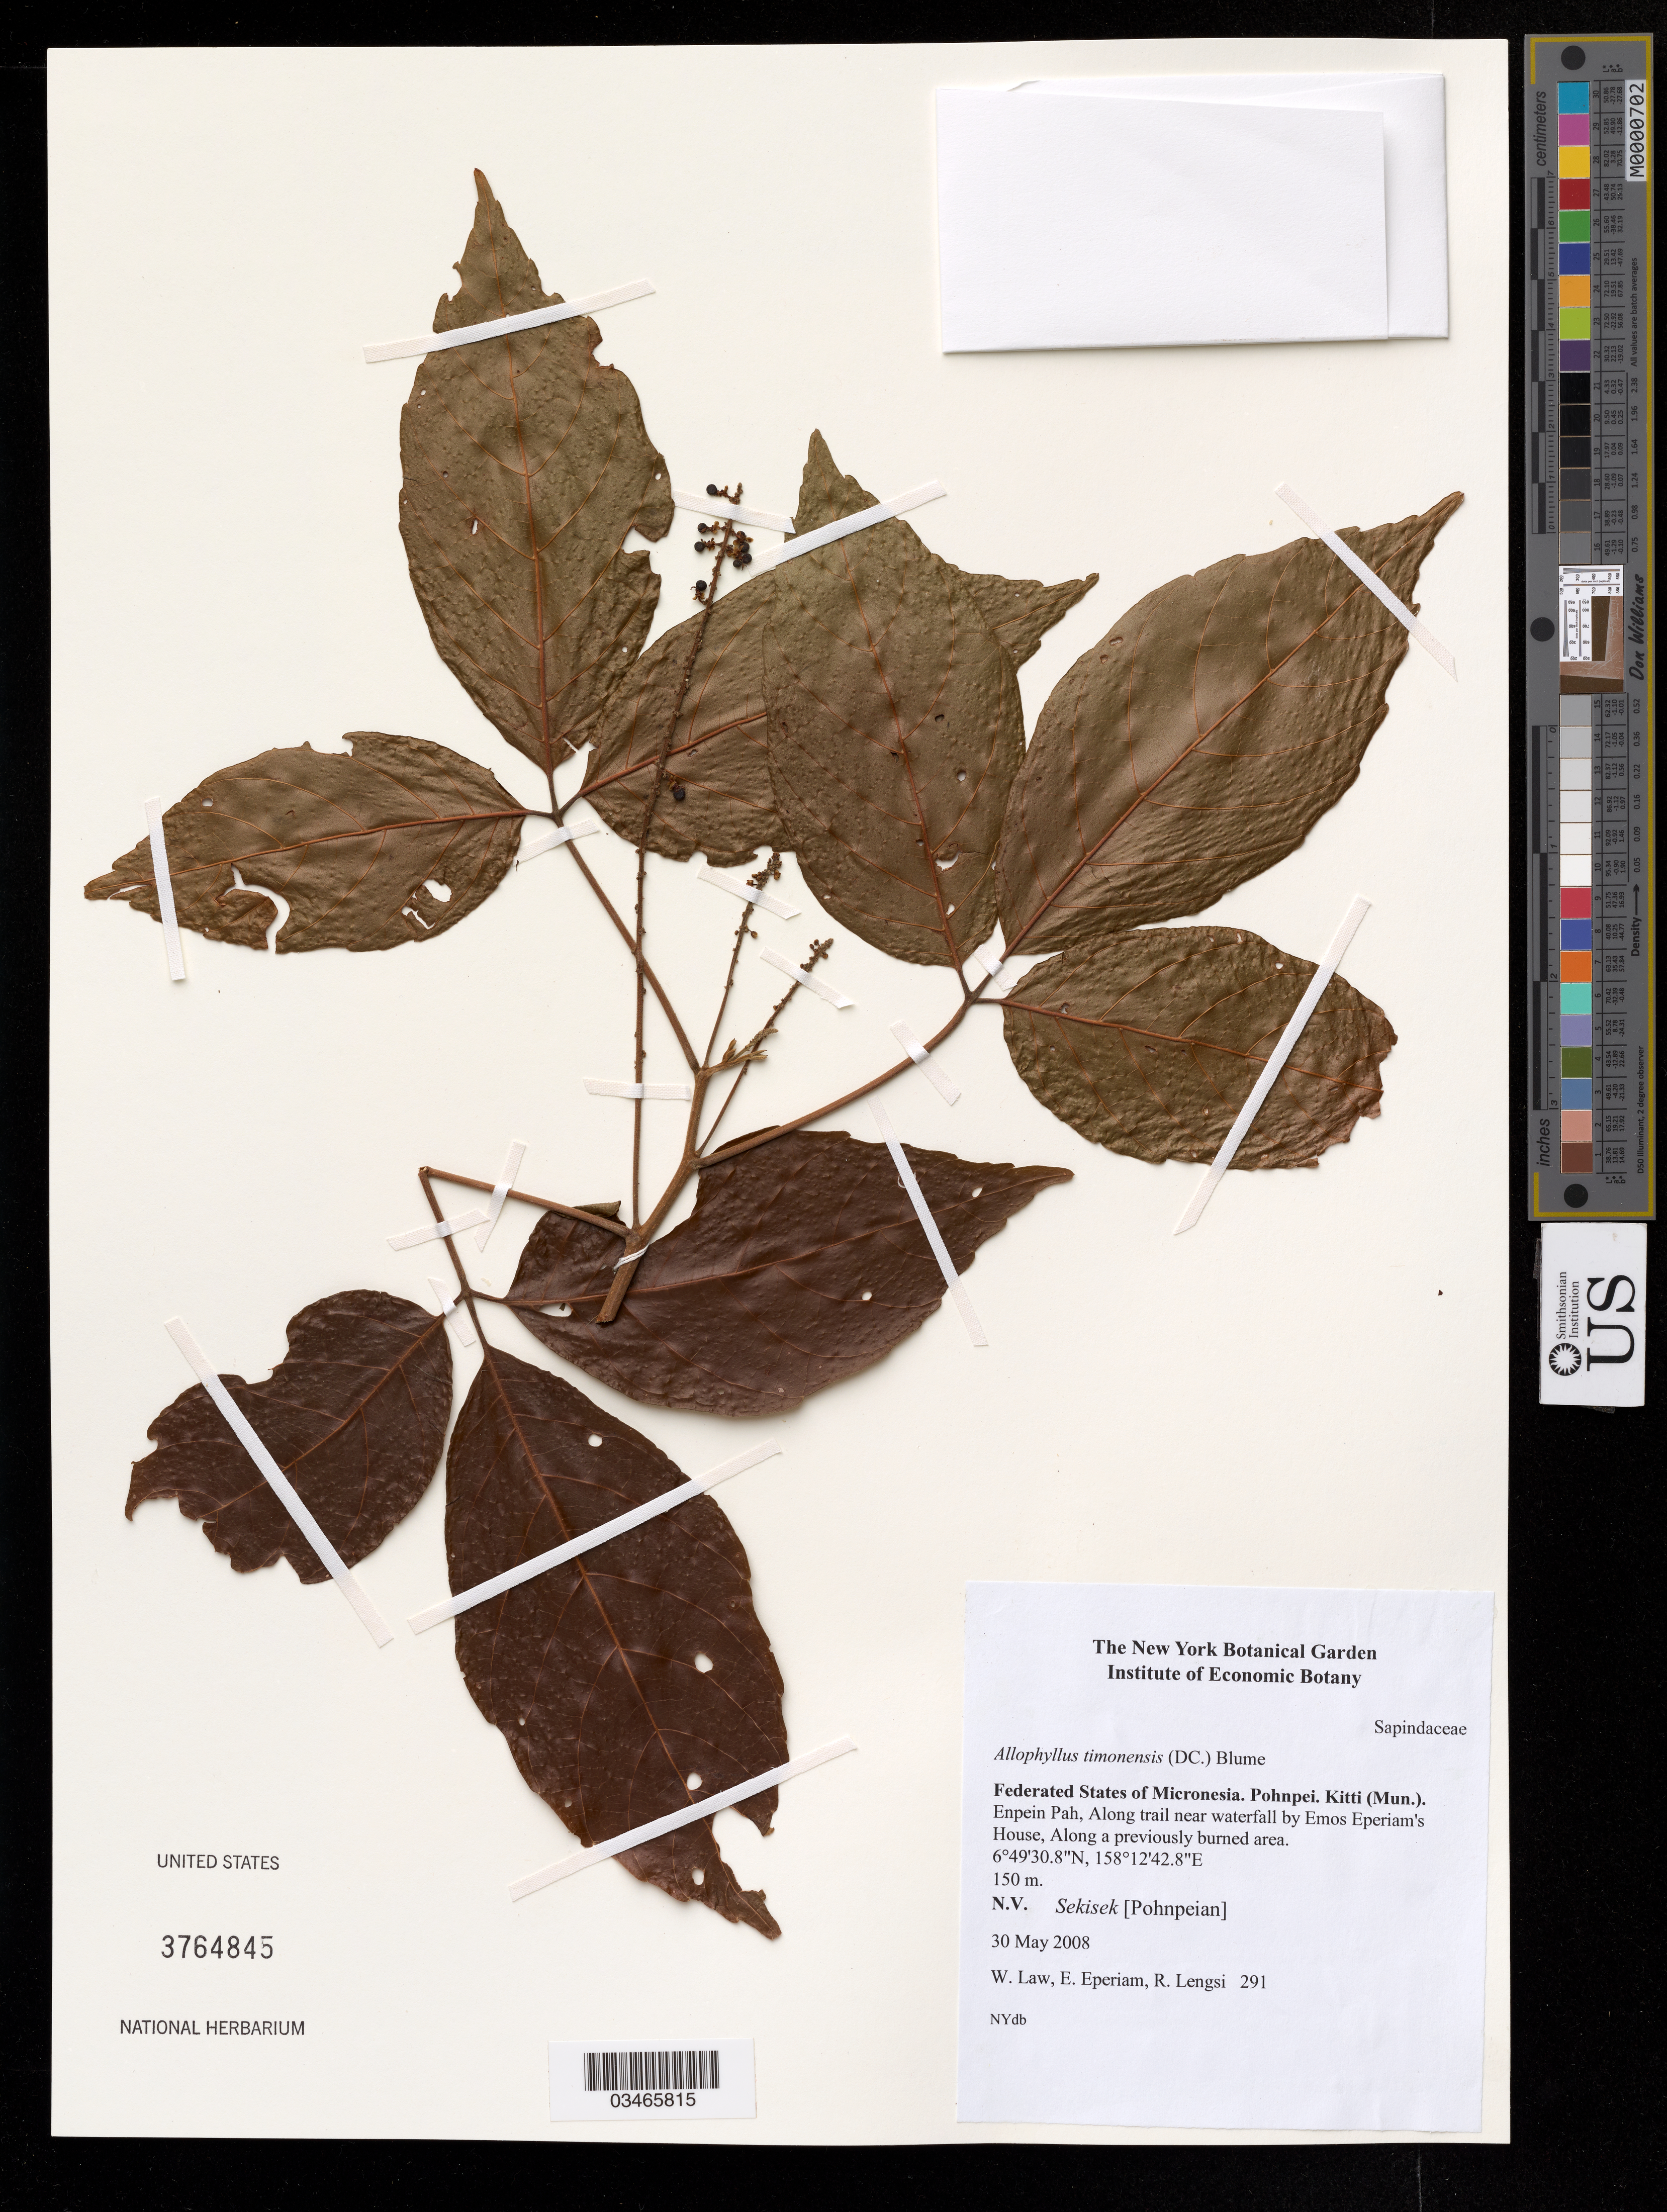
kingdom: Plantae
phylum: Tracheophyta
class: Magnoliopsida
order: Sapindales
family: Sapindaceae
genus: Allophylus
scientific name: Allophylus timorensis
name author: (DC.) Blume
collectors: W. Law, E. Eperiam & R. Lengsi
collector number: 291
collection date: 2008-05-30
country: Micronesia, Federated States of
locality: Pohnpei. Kitti (Mun.) Enpein Pah, Along trail near waterfall by Emos Eperiam's House. Along a previously burned ara.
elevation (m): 150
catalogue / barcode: US 3764845